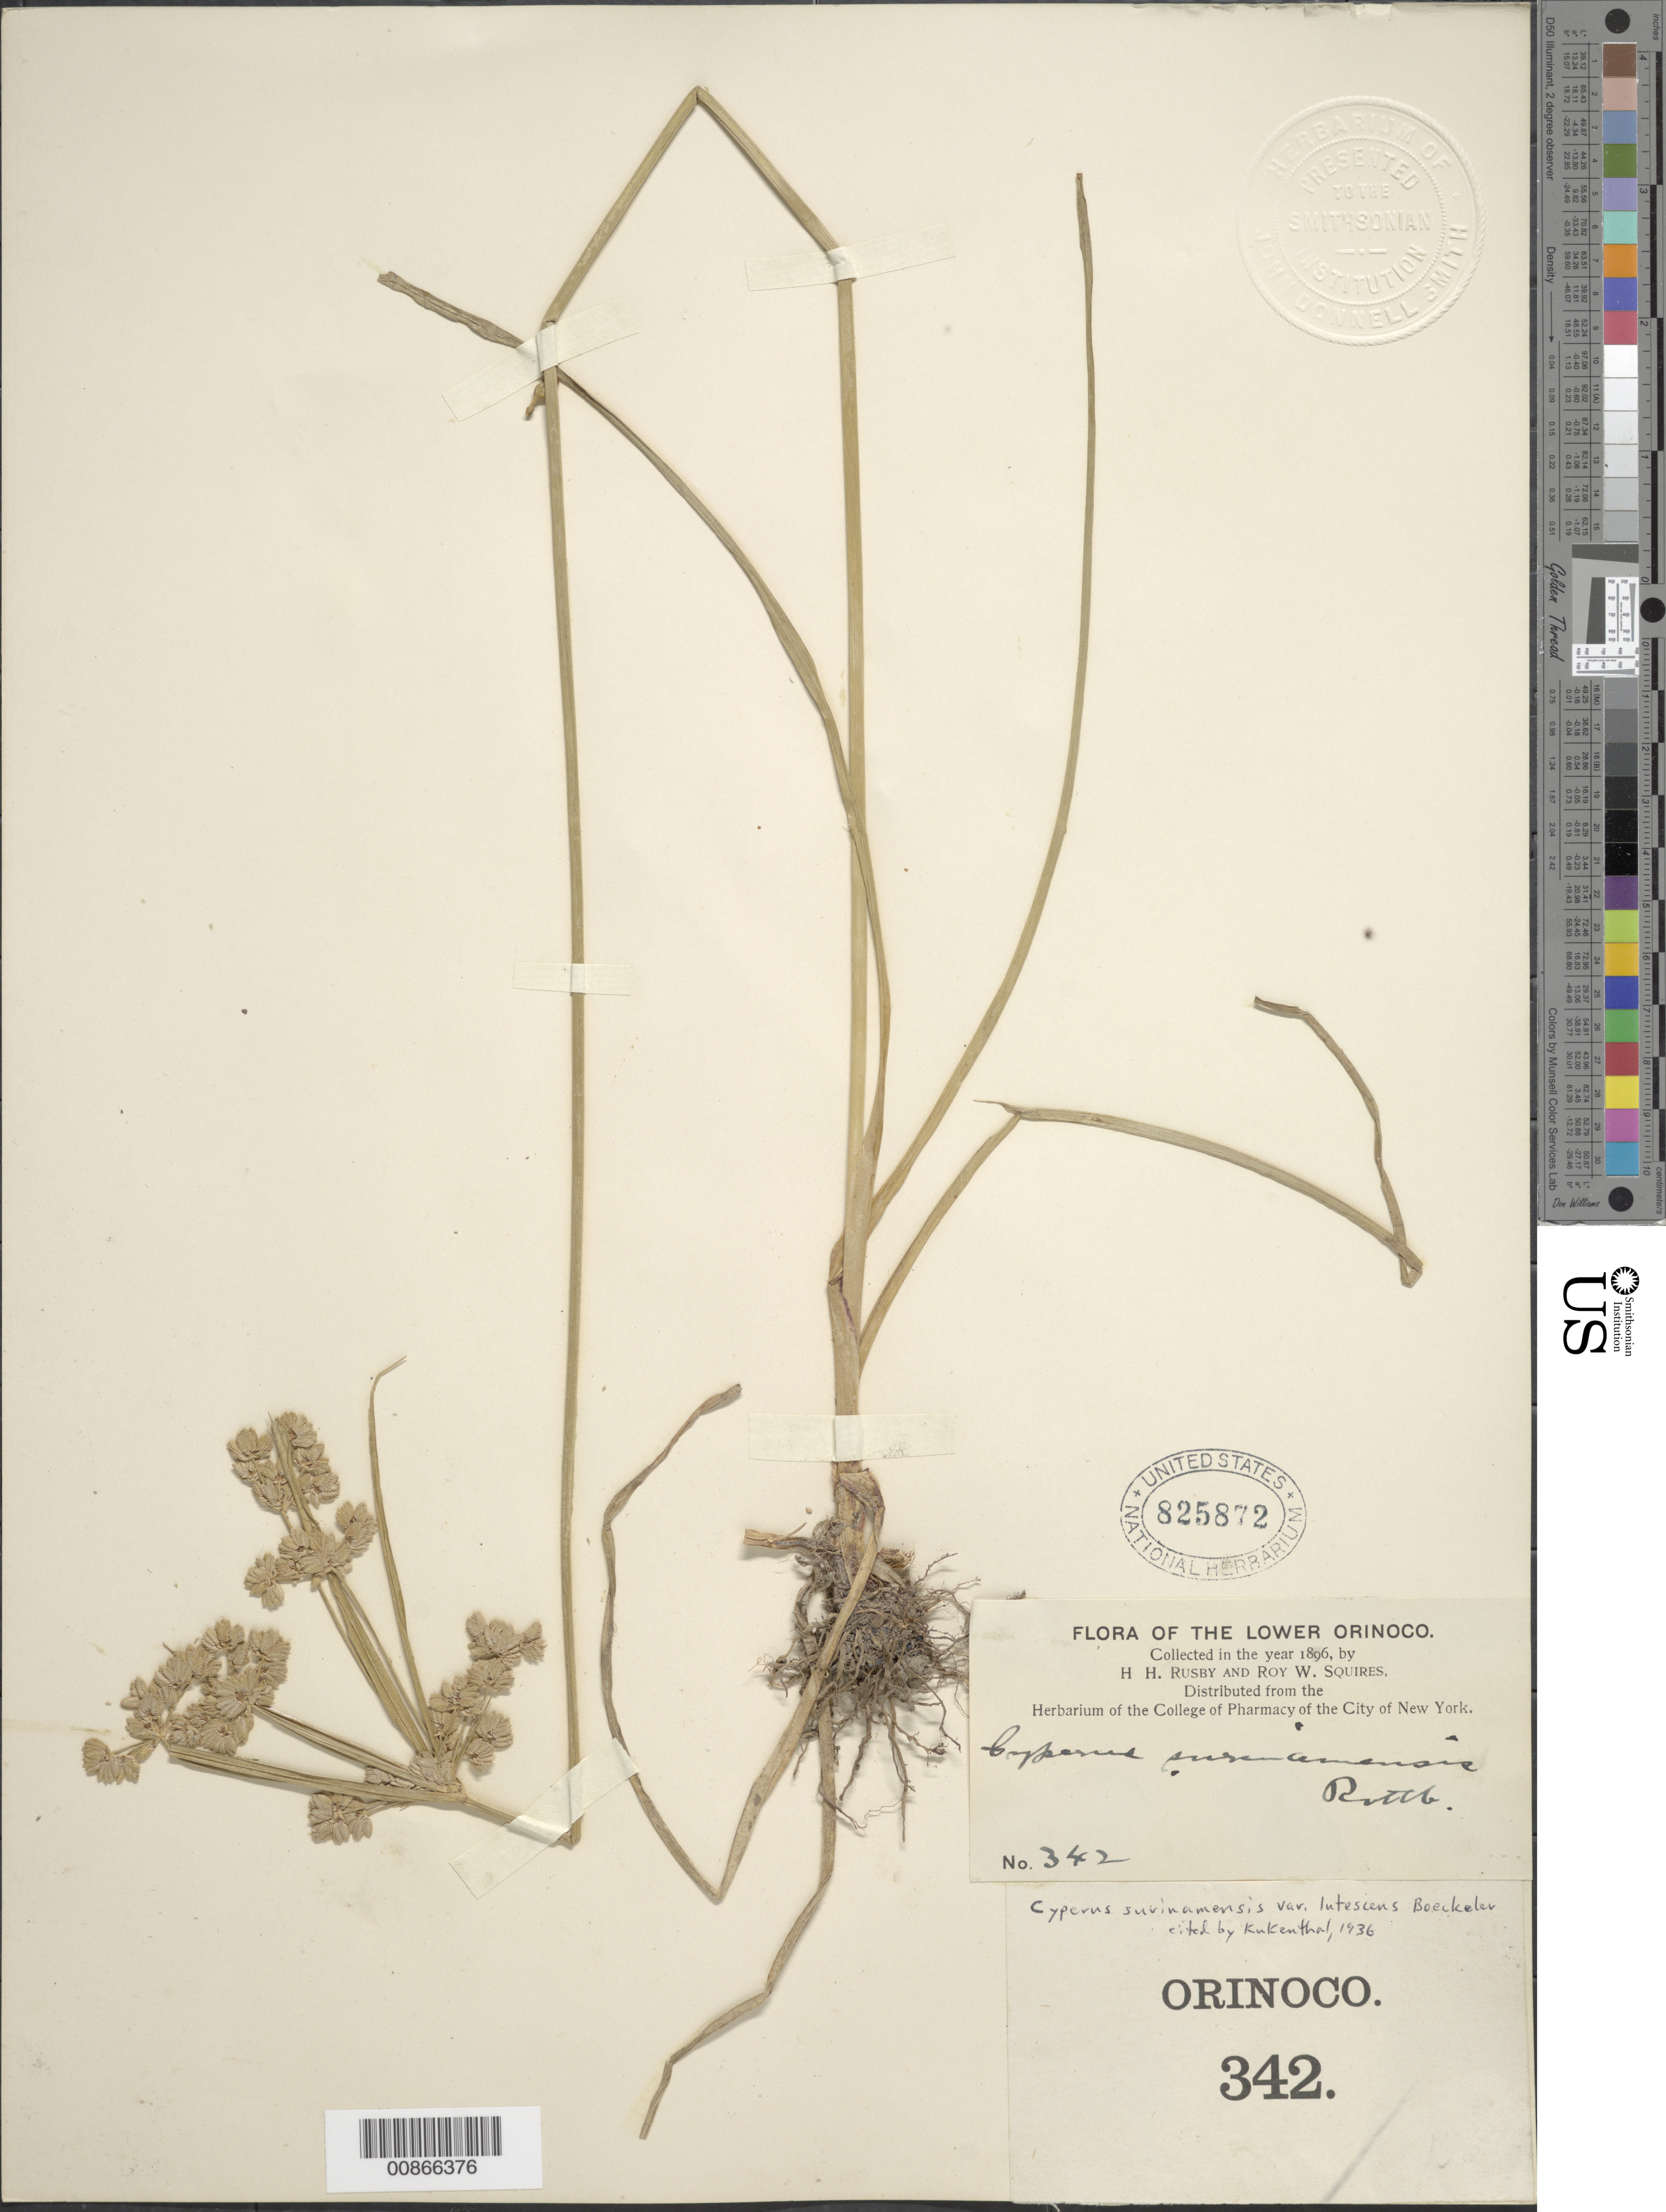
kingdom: Plantae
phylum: Tracheophyta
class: Liliopsida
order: Poales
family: Cyperaceae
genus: Cyperus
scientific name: Cyperus surinamensis var. lutescens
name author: Boeckeler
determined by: Kükenthal, G.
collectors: H. H. Rusby & R. Squires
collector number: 342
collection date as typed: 1896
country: Venezuela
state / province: Delta Amacuro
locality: Lower Orinoco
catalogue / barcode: US 825872